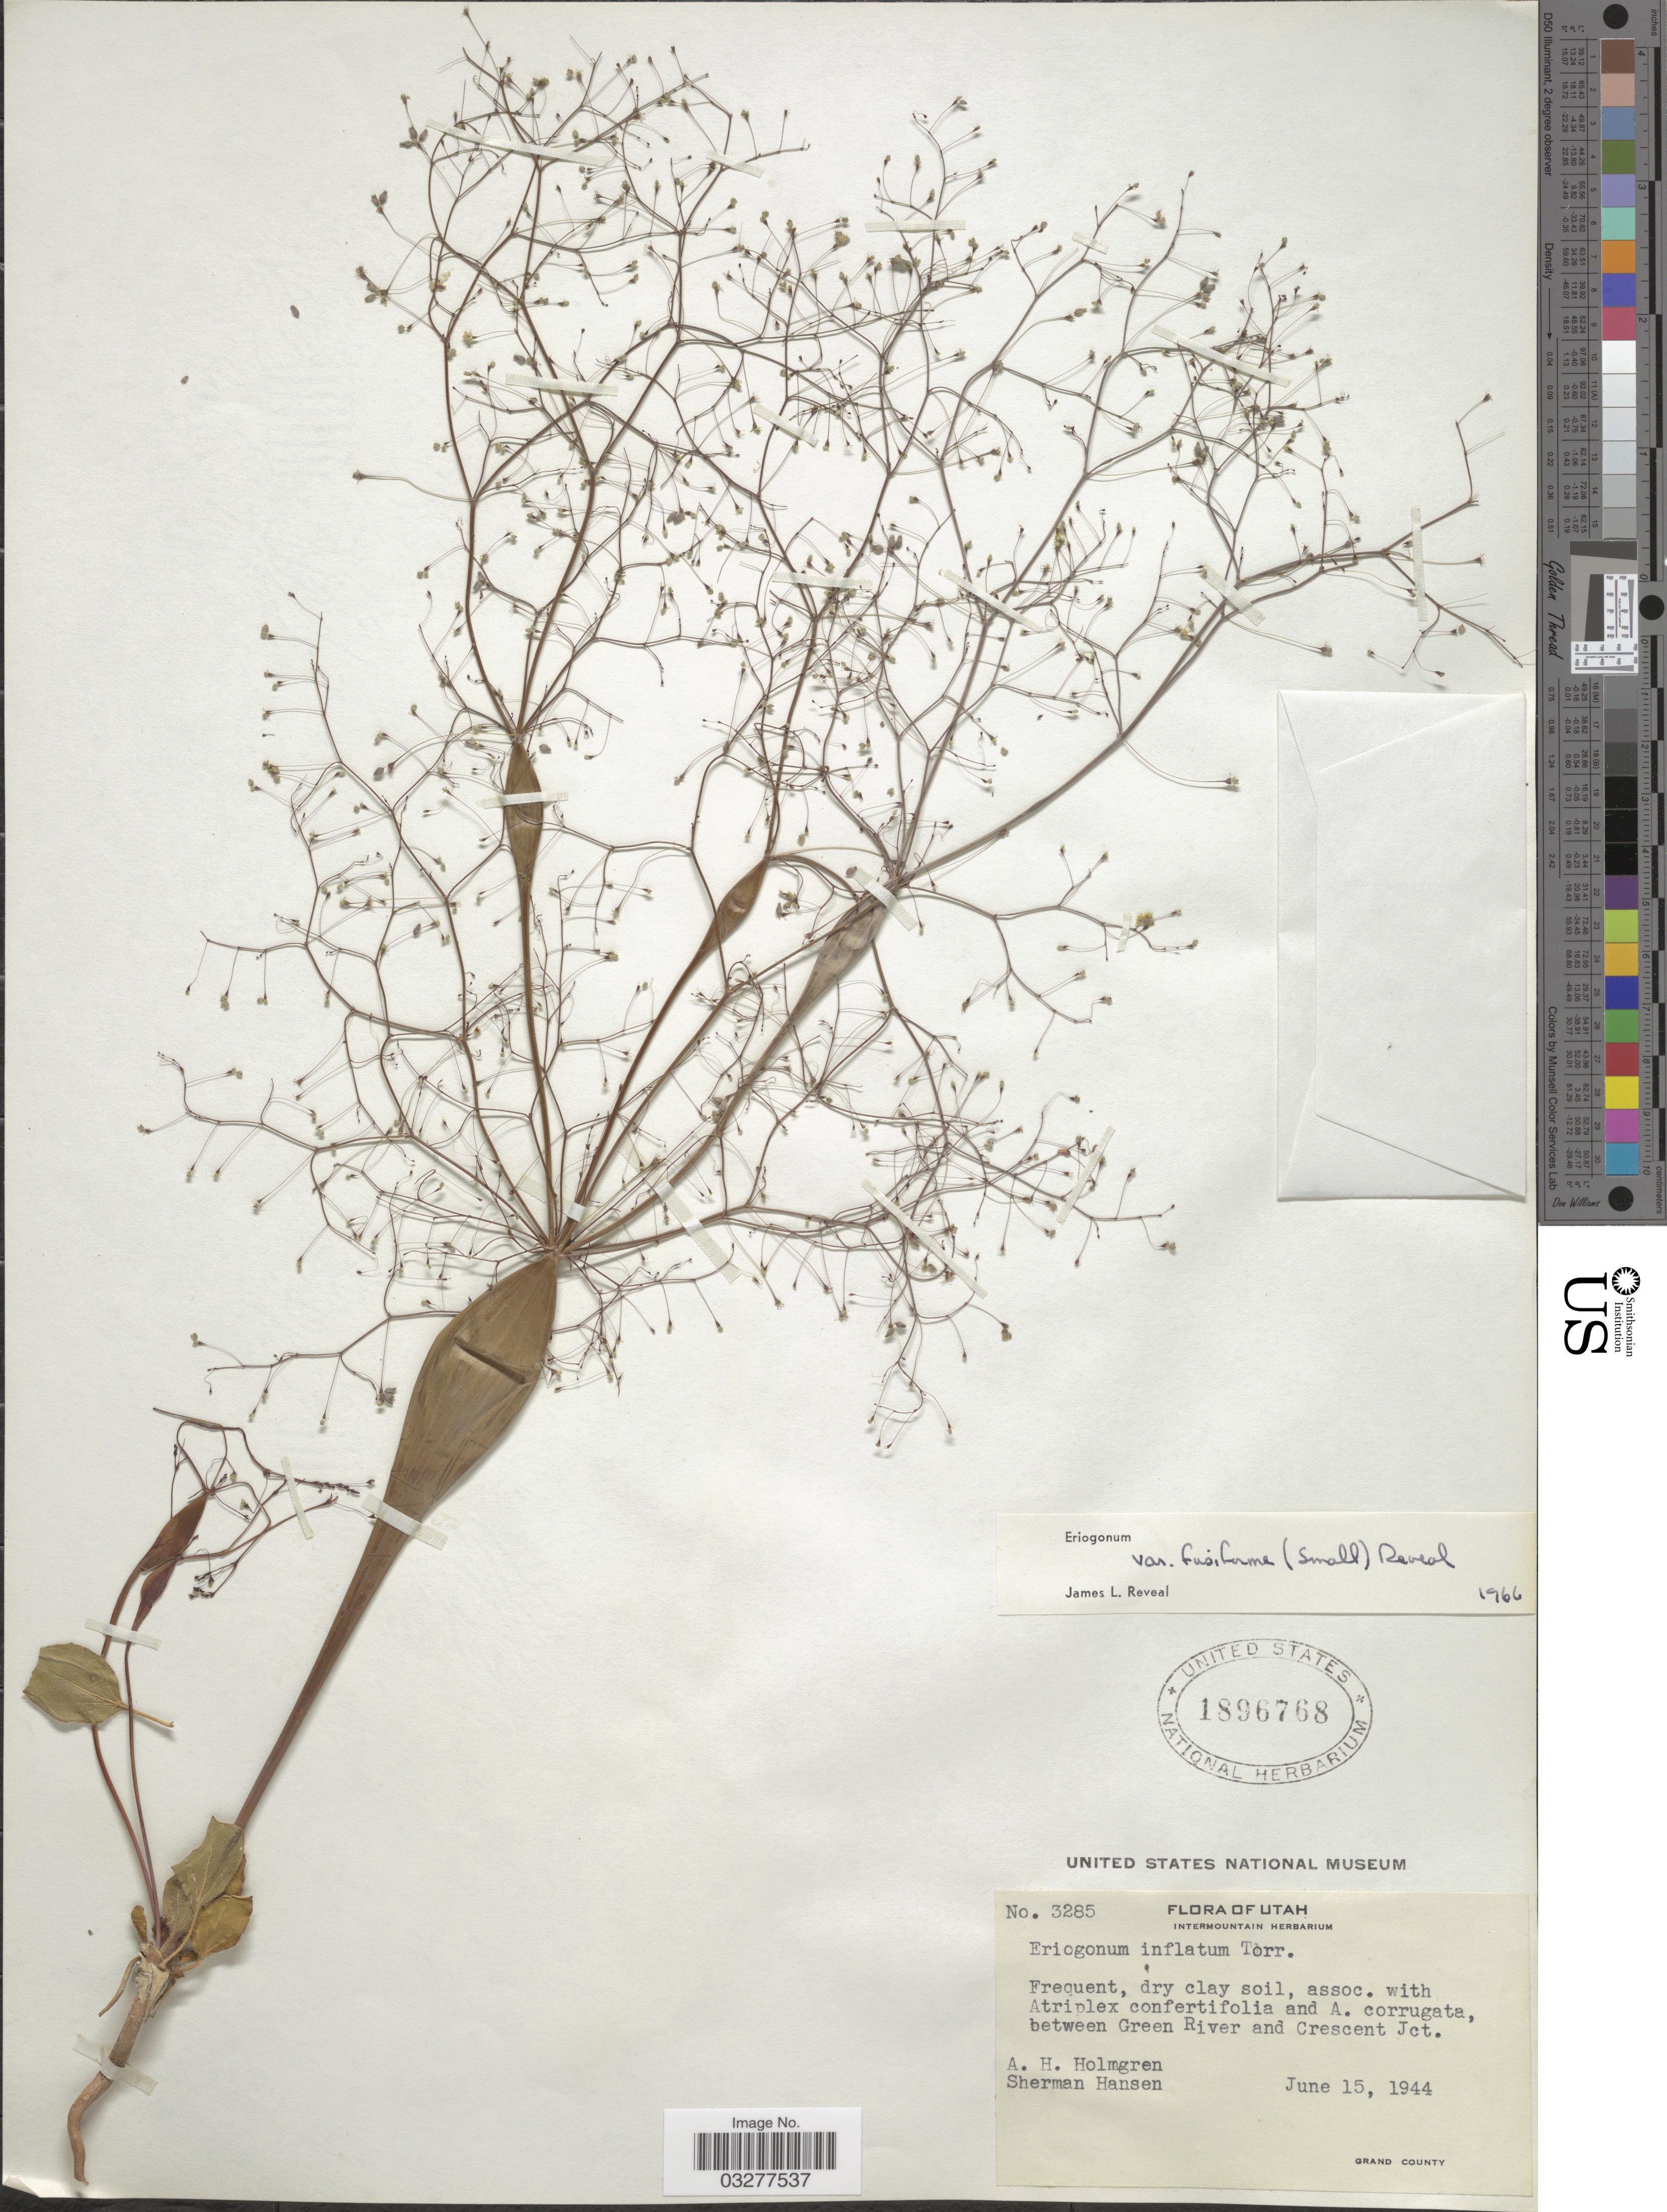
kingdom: Plantae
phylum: Tracheophyta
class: Magnoliopsida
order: Caryophyllales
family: Polygonaceae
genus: Eriogonum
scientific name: Eriogonum inflatum var. fusiforme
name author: (Small) Reveal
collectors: A. H. Holmgren & S. Hansen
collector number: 3285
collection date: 1944-06-15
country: United States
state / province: Utah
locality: Between Green River and Crescent Jct.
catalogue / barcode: US 1896768